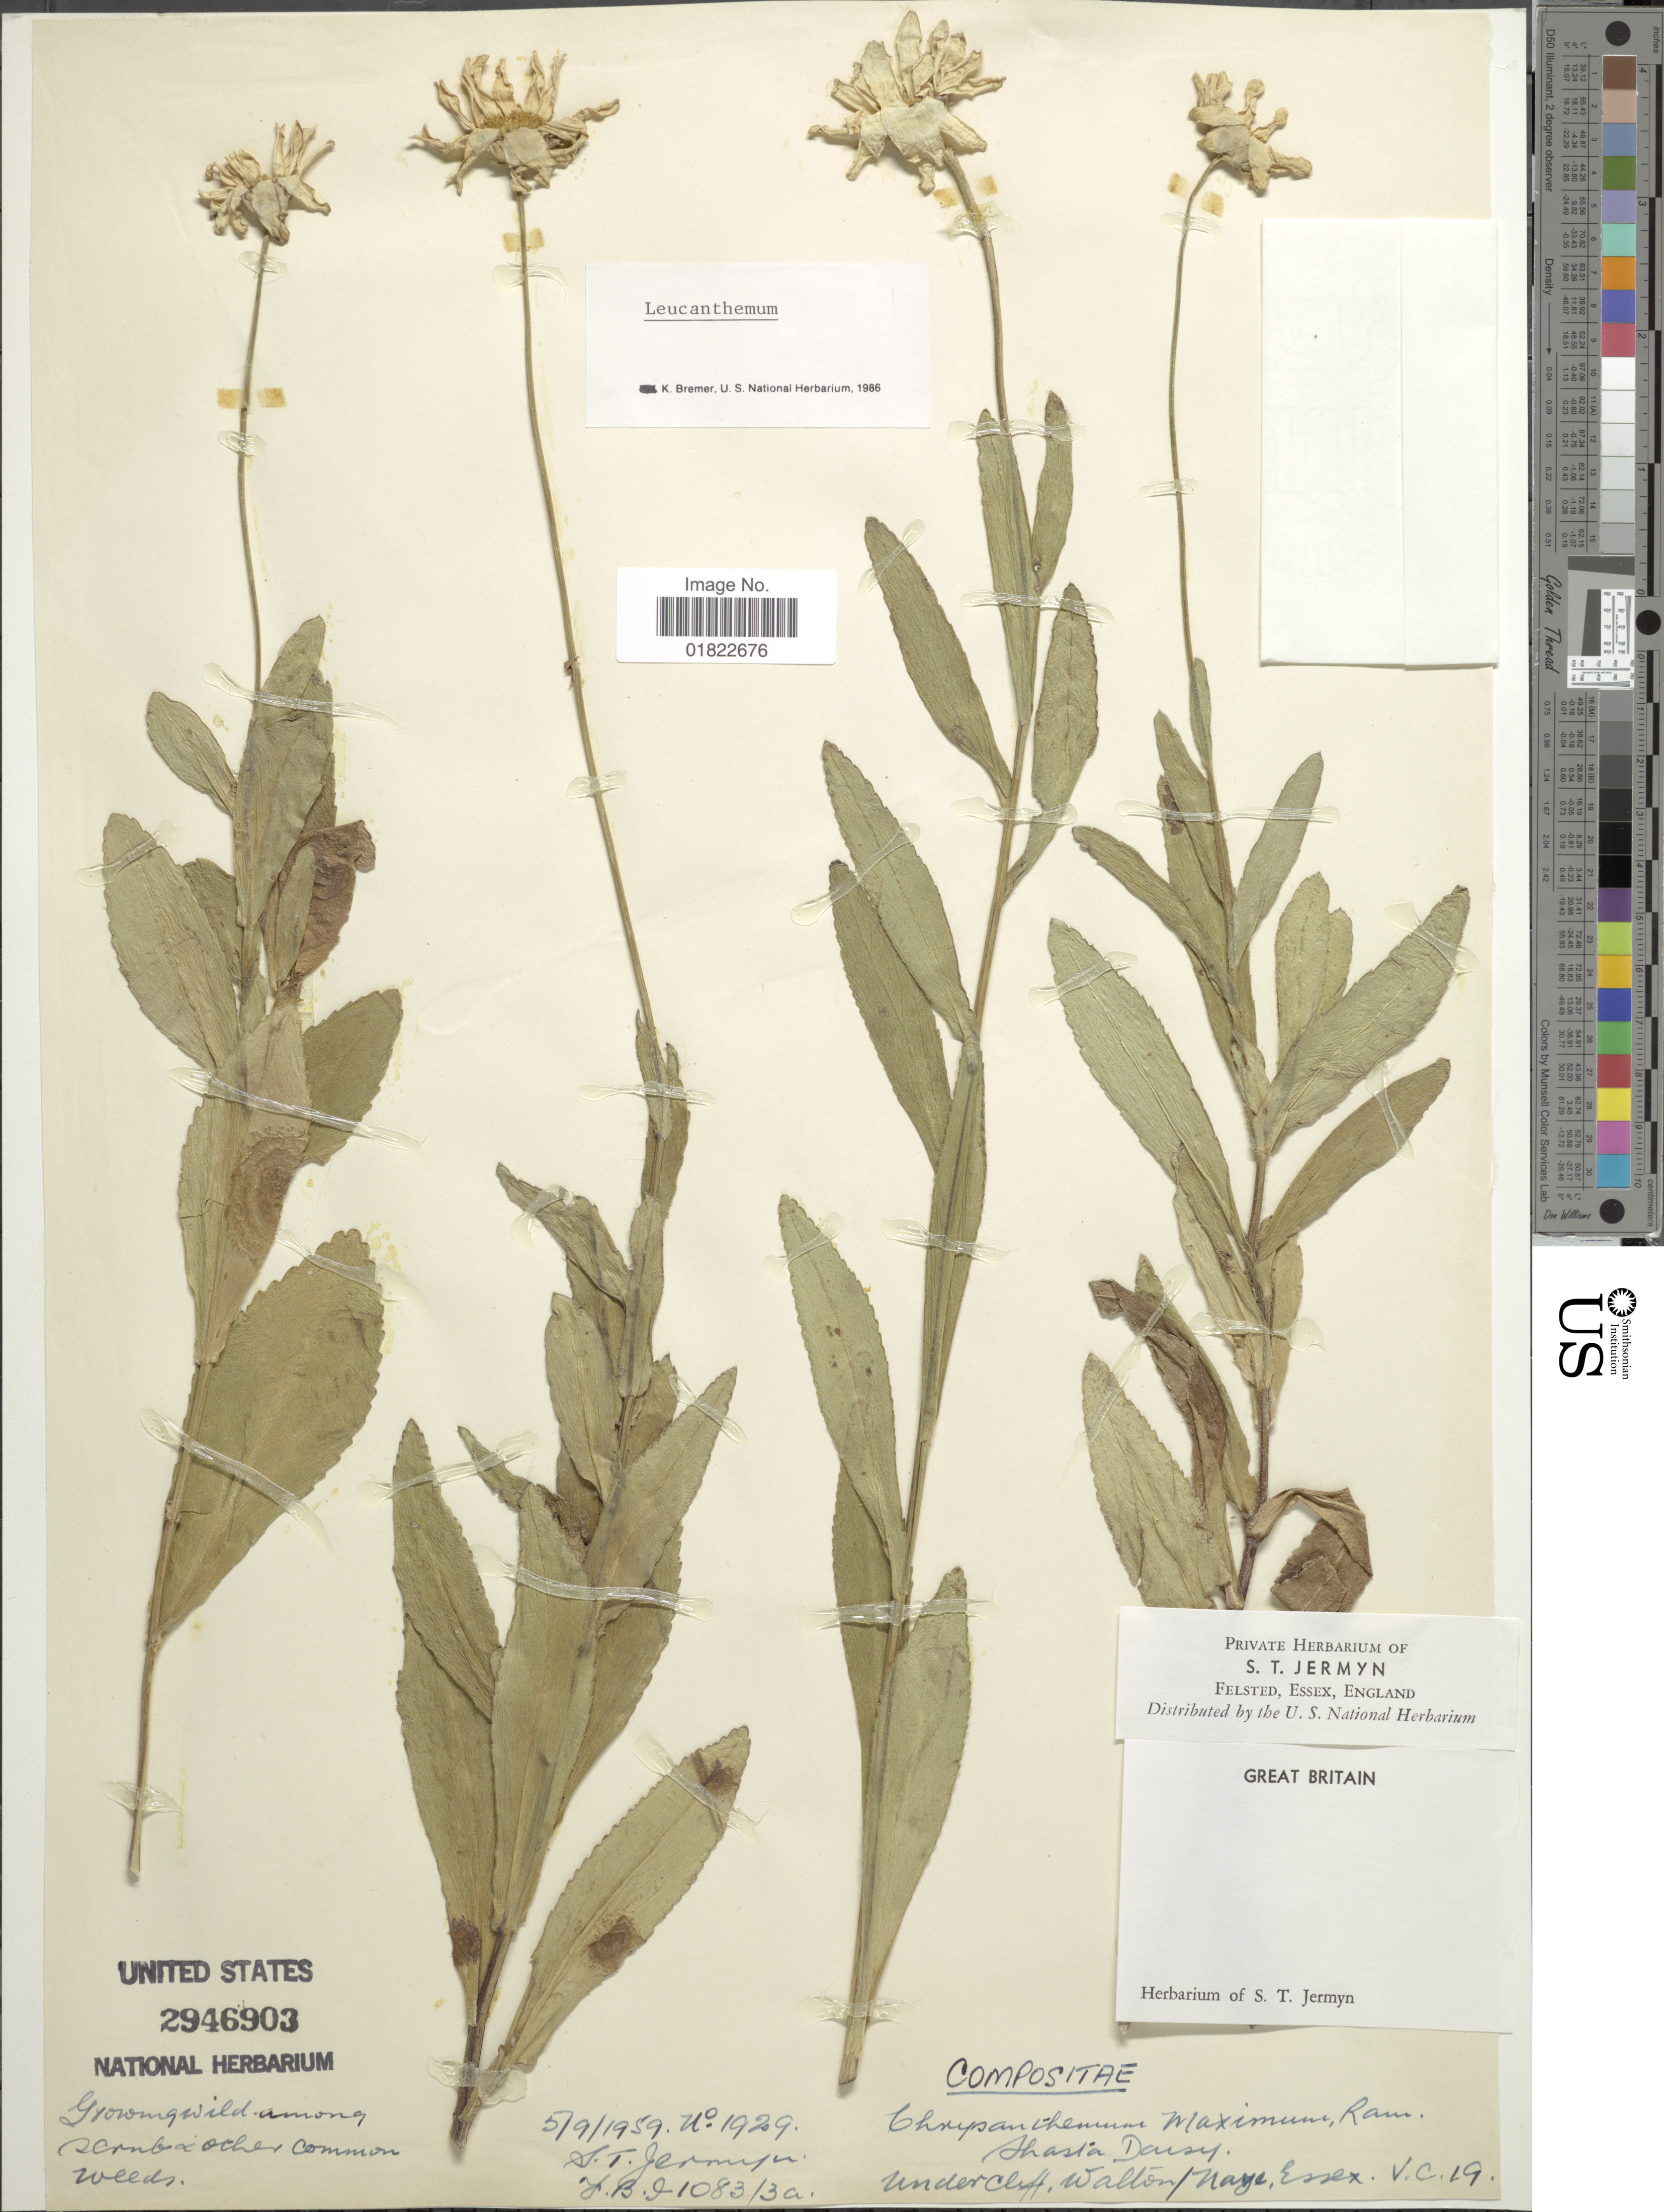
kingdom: Plantae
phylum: Tracheophyta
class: Magnoliopsida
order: Asterales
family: Asteraceae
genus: Leucanthemum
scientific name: Leucanthemum maximum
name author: (Ramond) DC.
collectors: S. Jermyn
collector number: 1929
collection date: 1959-09-05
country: United Kingdom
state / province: England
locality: Great Britain. Under cliff Walton/ Naze Essex V.C. 19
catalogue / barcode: US 2946903